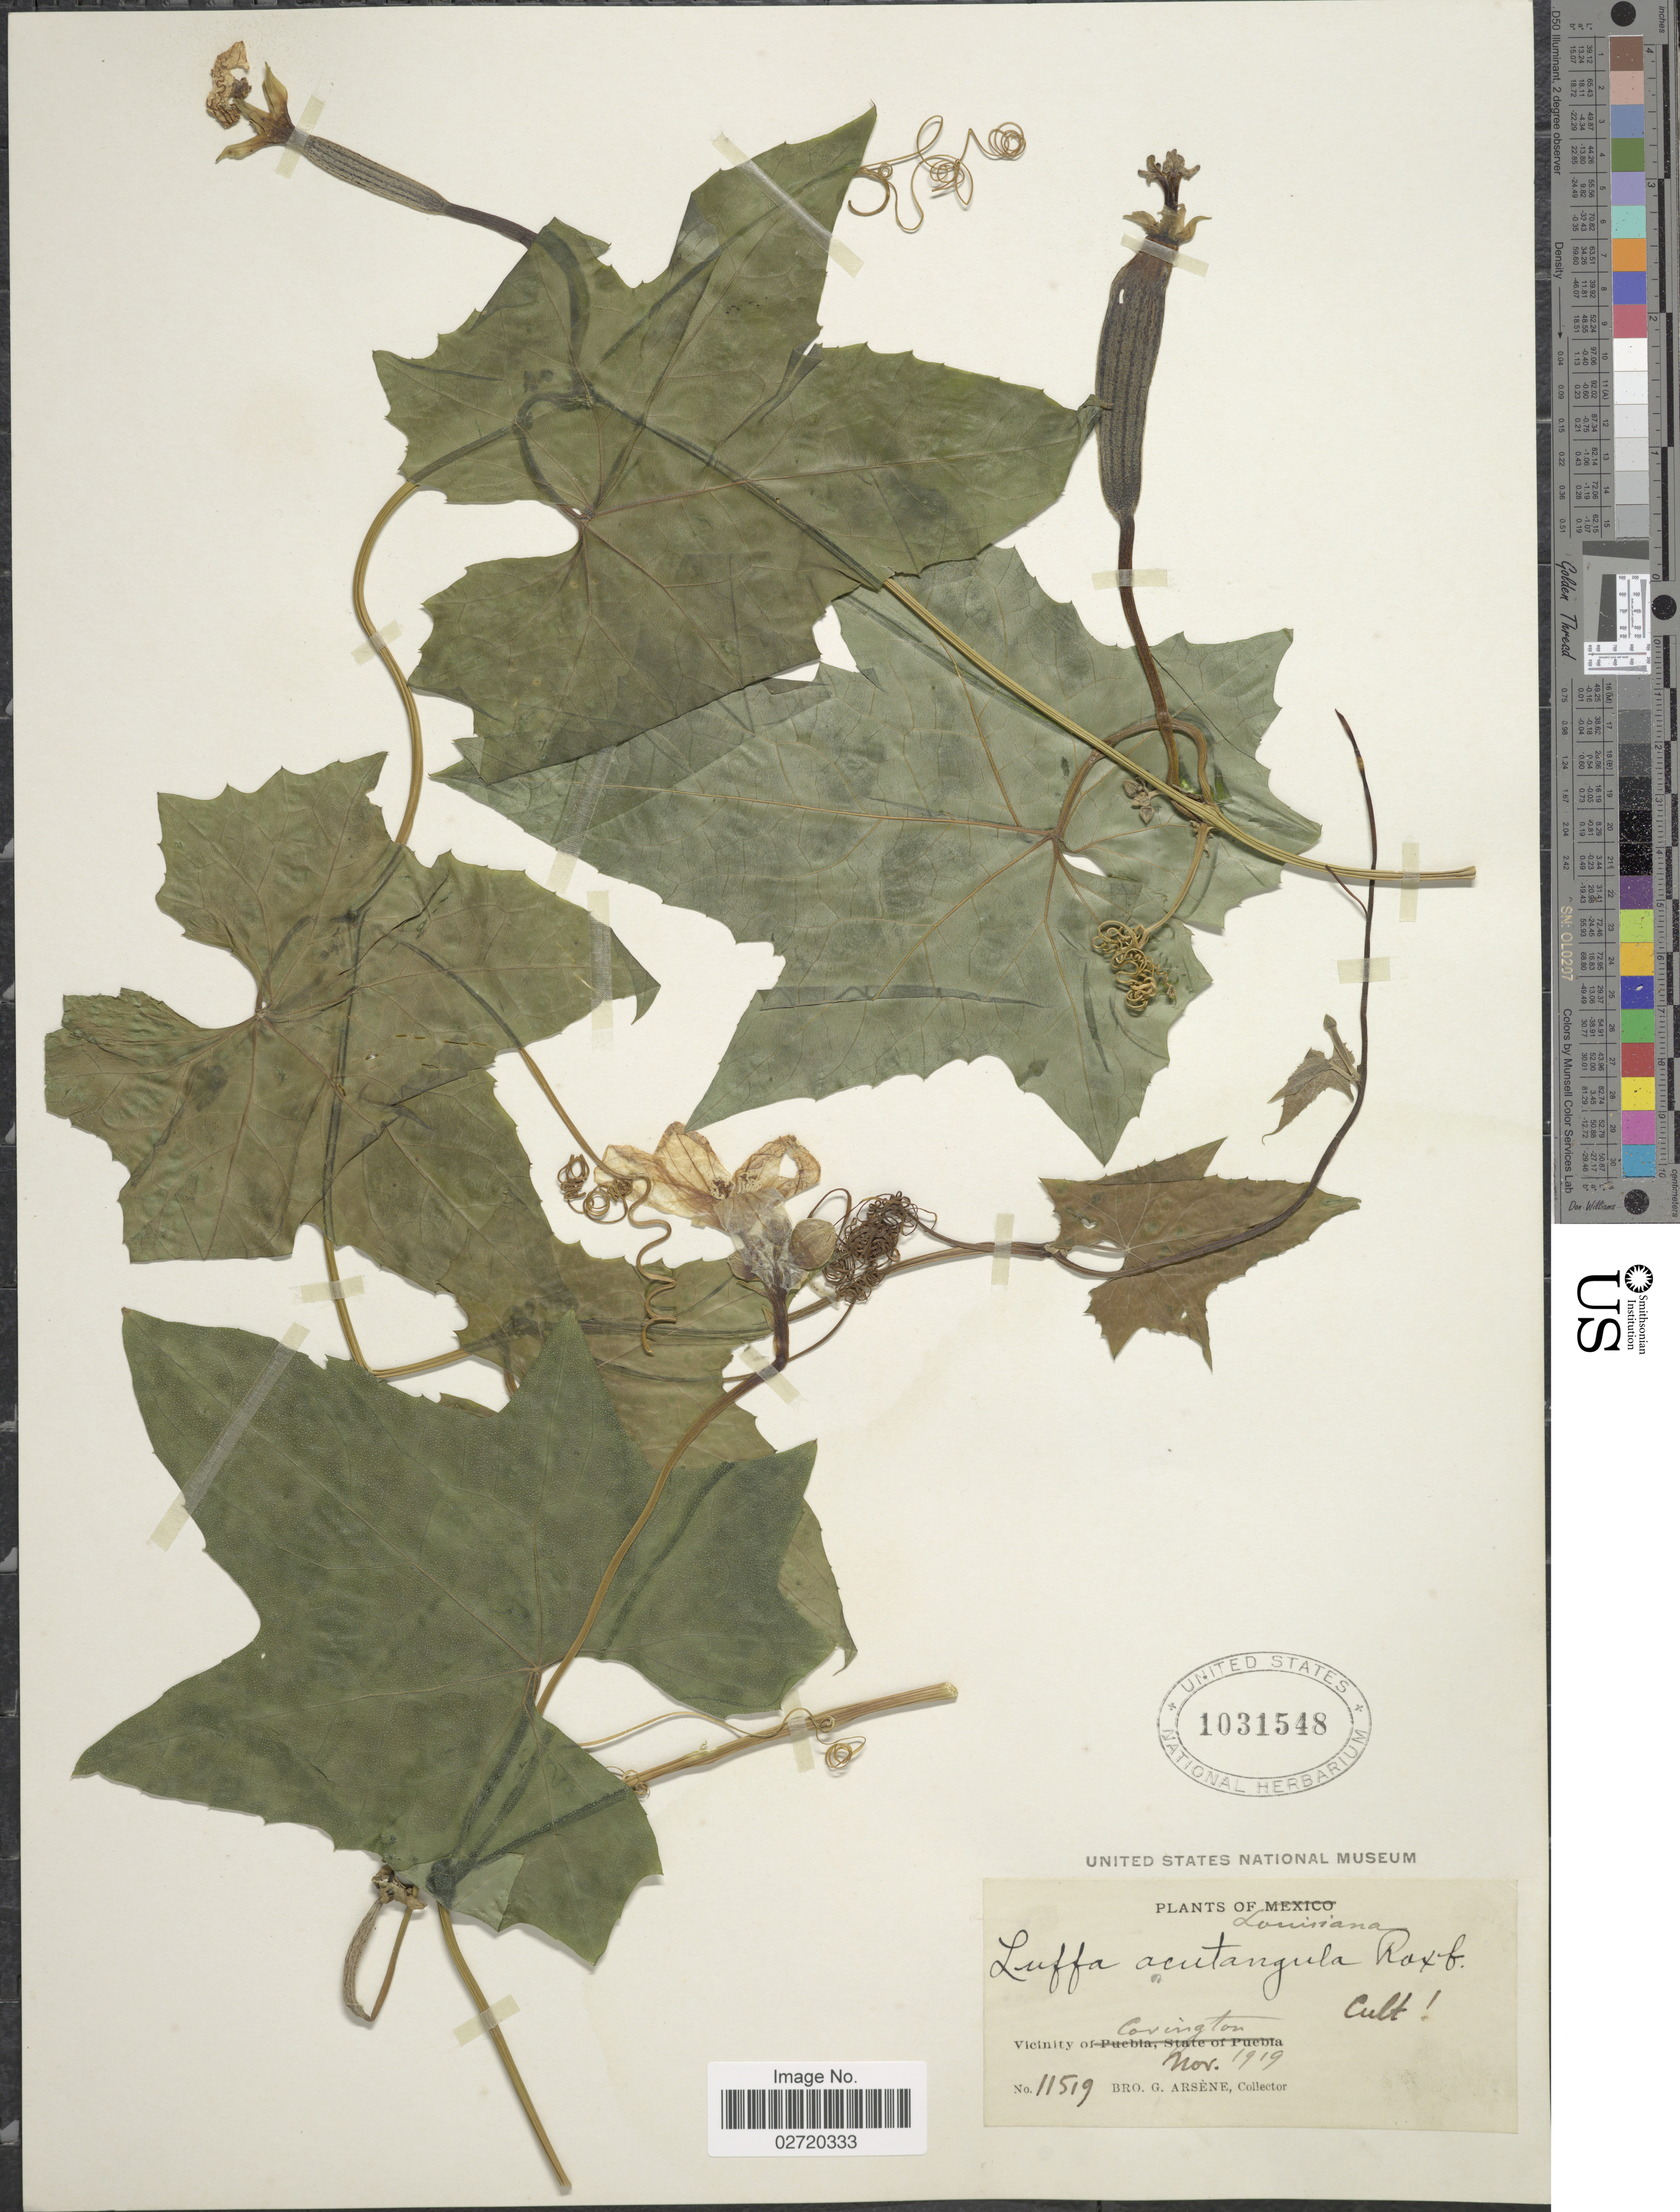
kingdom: Plantae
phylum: Tracheophyta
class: Magnoliopsida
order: Cucurbitales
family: Cucurbitaceae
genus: Luffa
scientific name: Luffa acutangula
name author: (L.) Roxb.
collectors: Bro. G. Arsène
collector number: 11519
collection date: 1919-11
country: United States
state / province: Louisiana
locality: Louisiana, Vicinity of Covington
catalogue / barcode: US 1031548